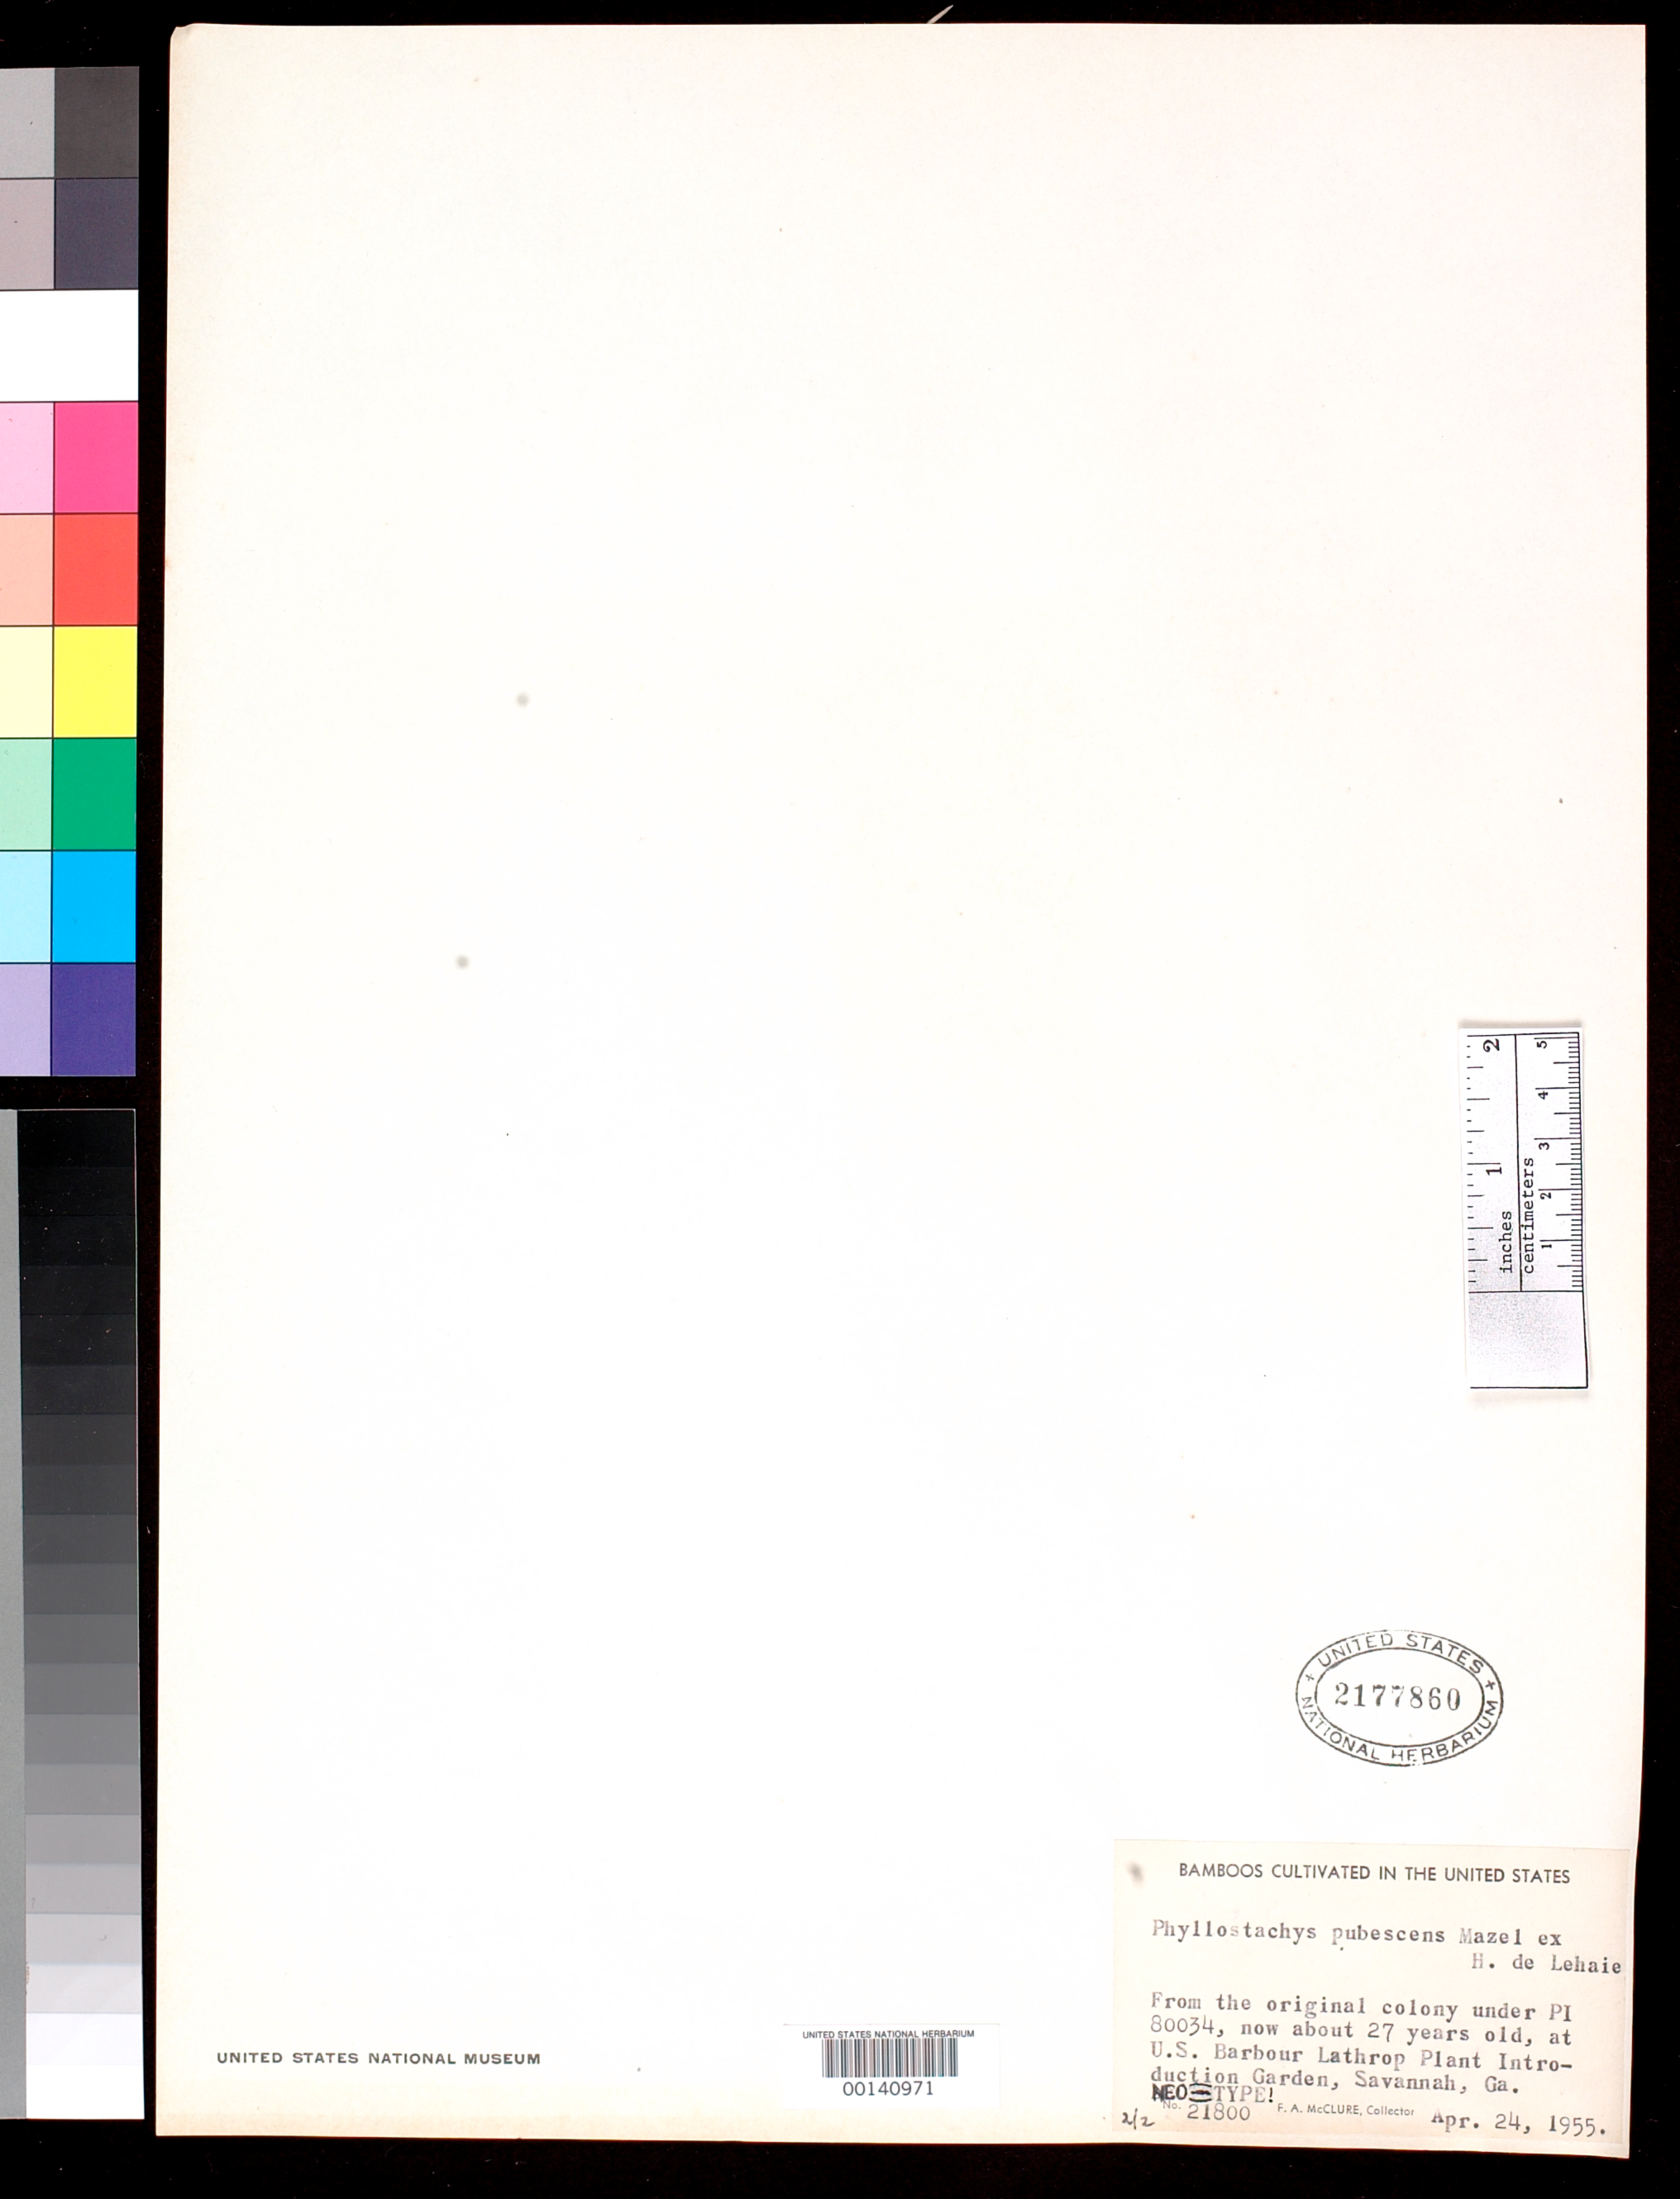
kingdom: Plantae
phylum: Tracheophyta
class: Liliopsida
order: Poales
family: Poaceae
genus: Phyllostachys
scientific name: Phyllostachys pubescens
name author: Mazel ex J. Houz.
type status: Neotype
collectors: F. A. McClure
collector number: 21800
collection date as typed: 24 Apr 1955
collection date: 1955-04-24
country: China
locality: From original colony (PI 80034).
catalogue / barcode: US 2177860